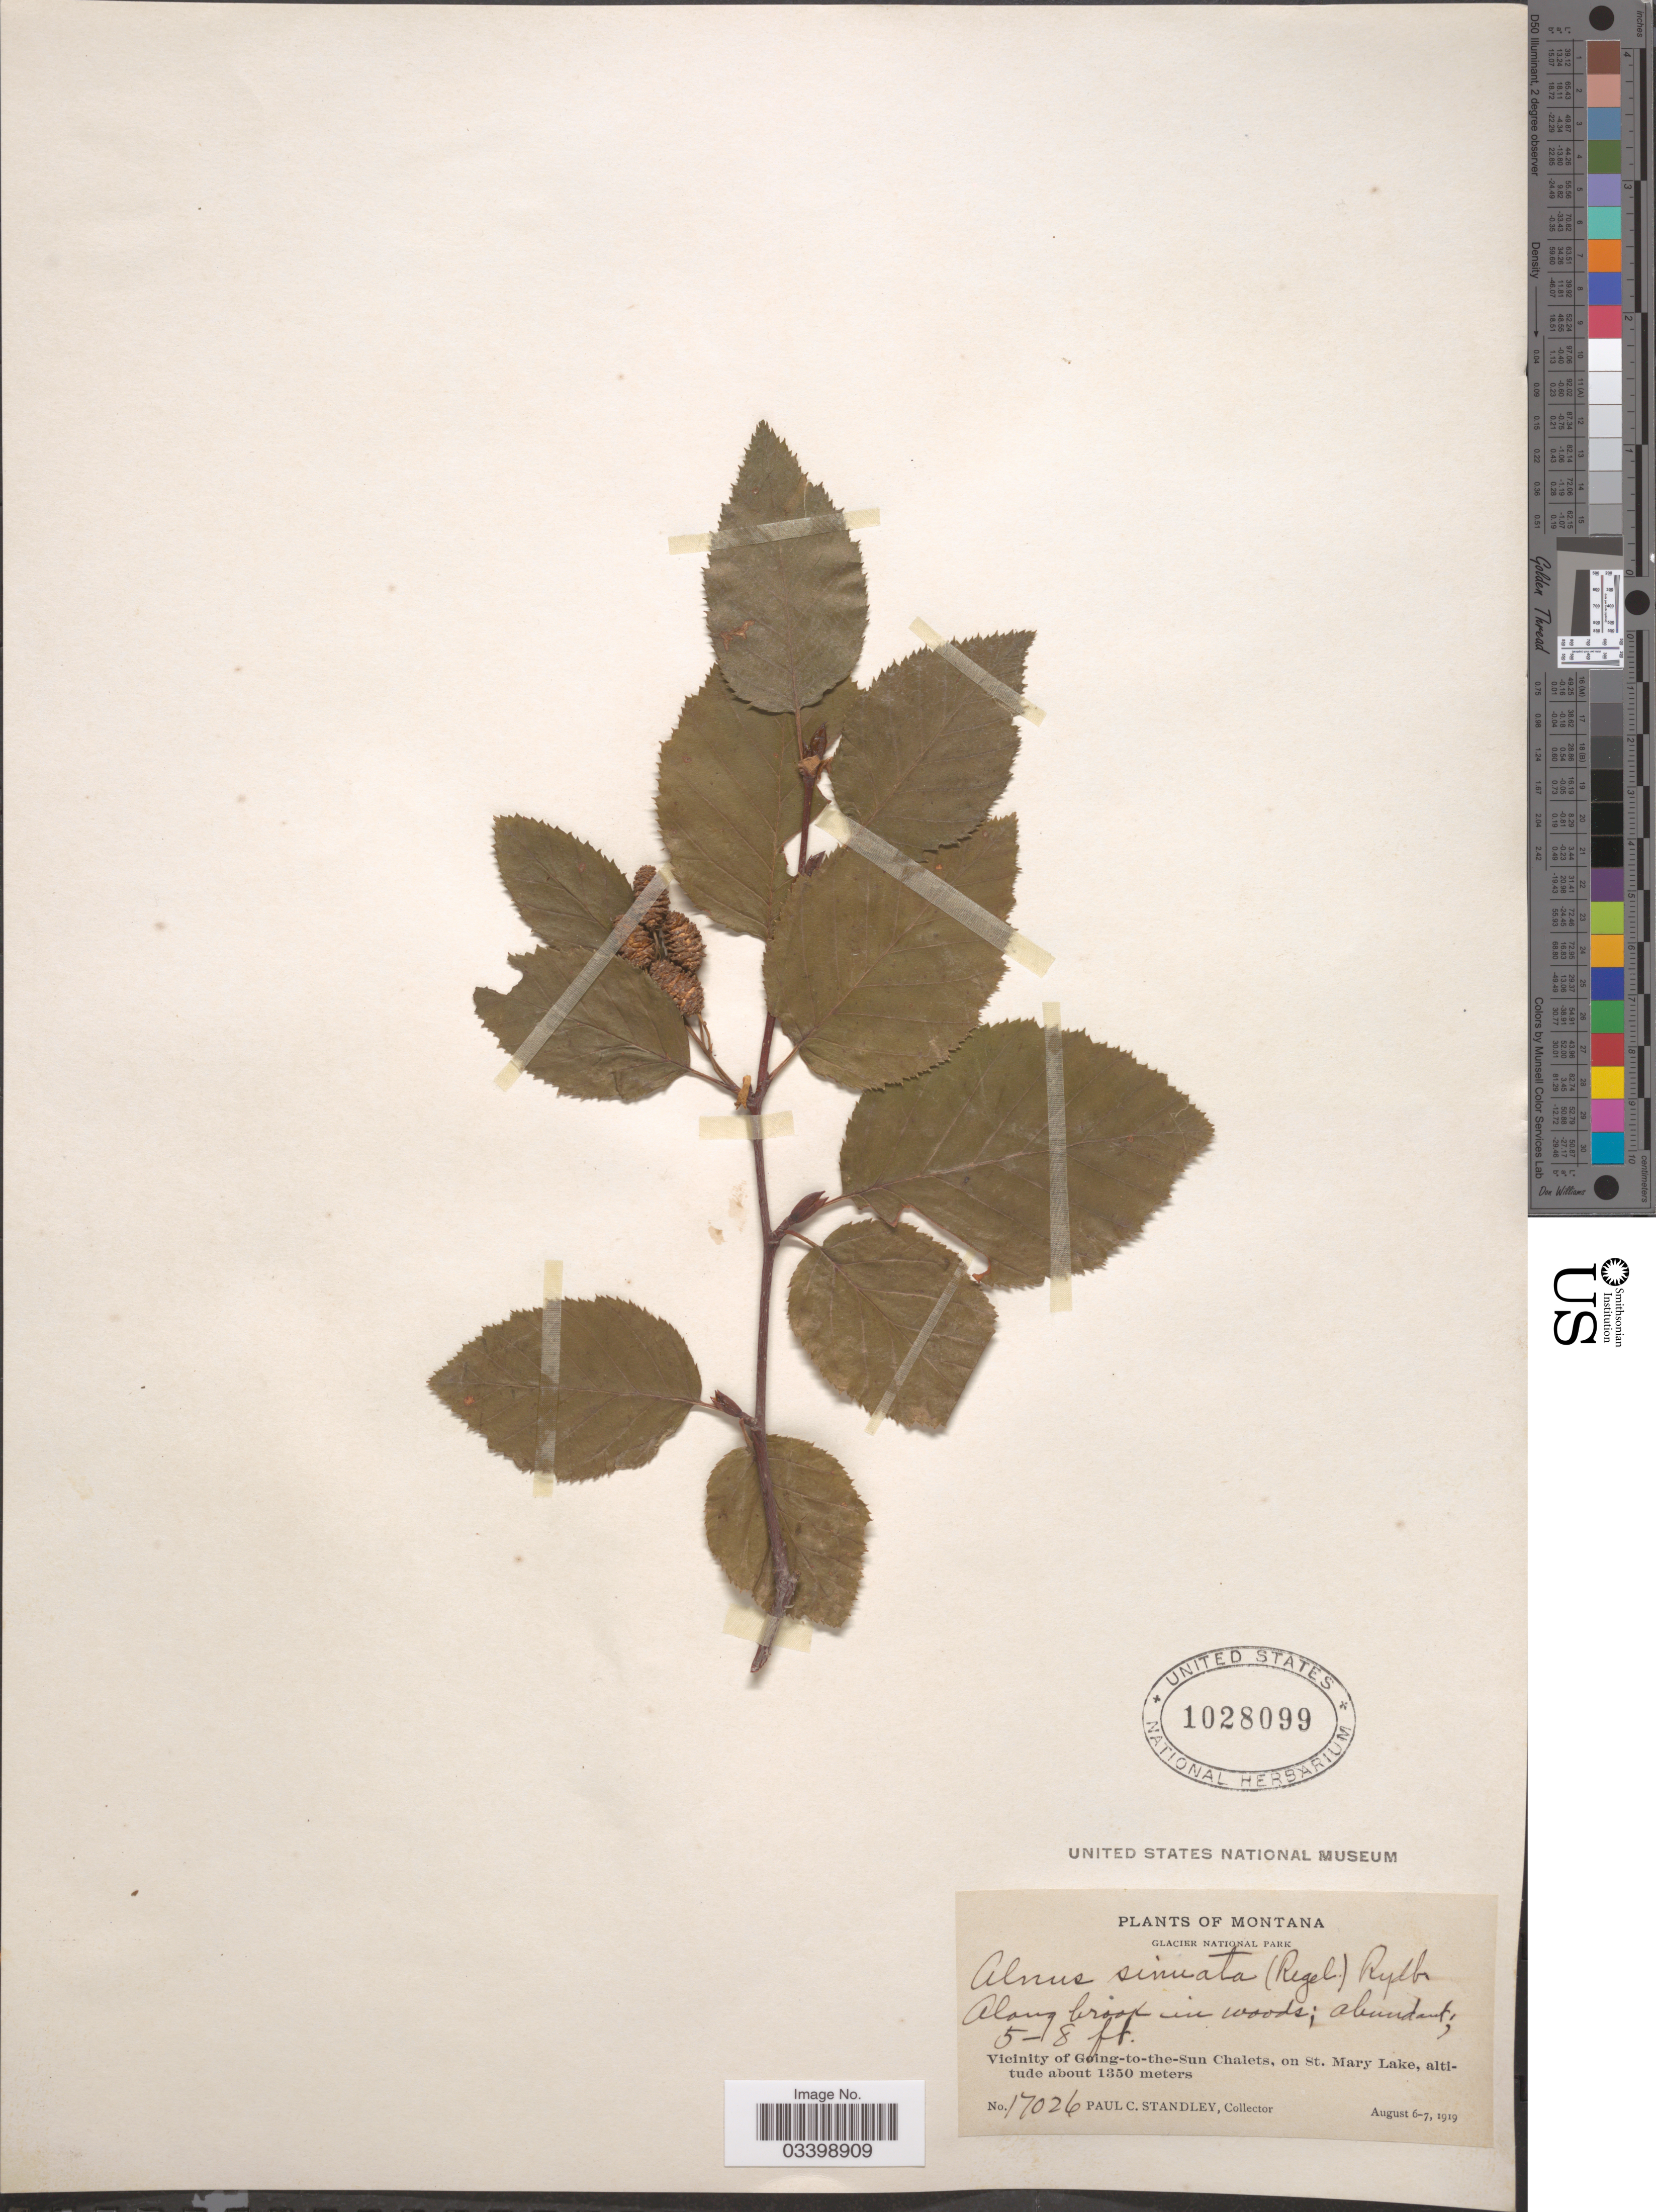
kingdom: Plantae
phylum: Tracheophyta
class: Magnoliopsida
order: Fagales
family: Betulaceae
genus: Alnus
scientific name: Alnus viridis subsp. sinuata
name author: Regel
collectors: P. C. Standley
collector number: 17026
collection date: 1919-08-06/1919-08-07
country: United States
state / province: Montana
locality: Glacier National Park. Vicinity of Going-to-the-Sun Chalets, on St. Mary Lake.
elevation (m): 1350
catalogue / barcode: US 1028099